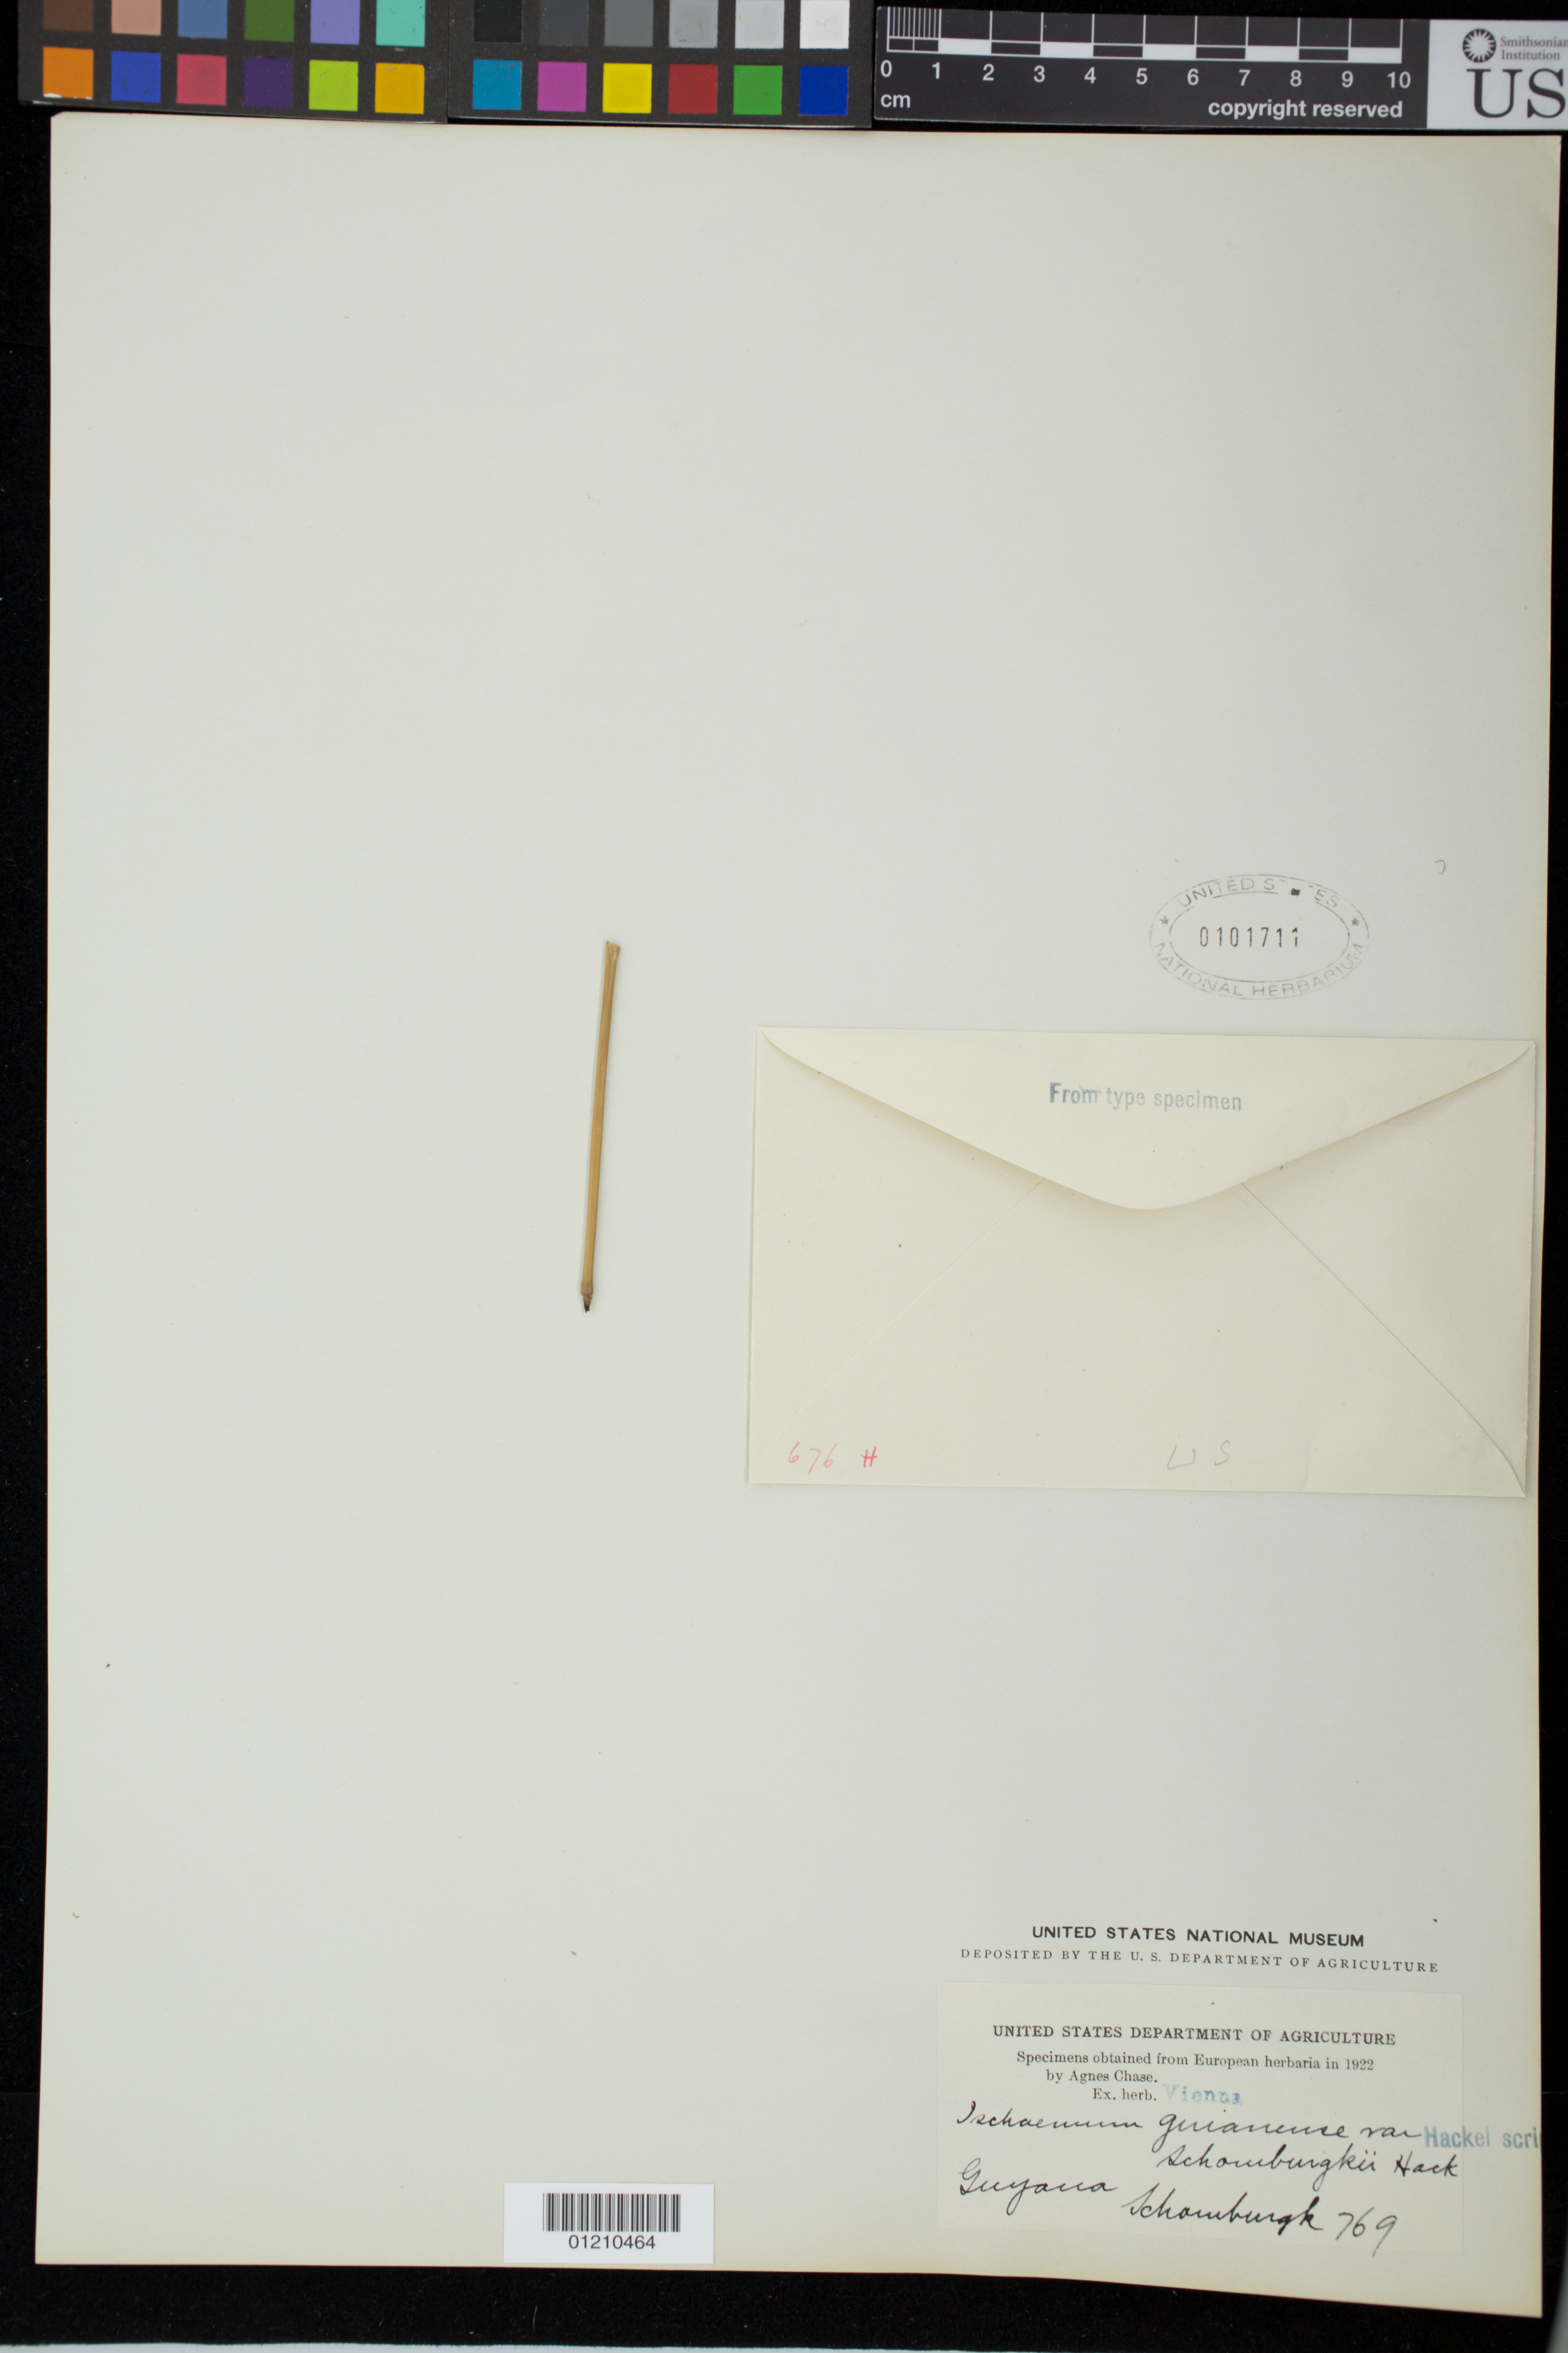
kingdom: Plantae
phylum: Tracheophyta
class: Liliopsida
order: Poales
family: Poaceae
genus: Ischaemum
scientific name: Ischaemum guianense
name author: Kunth ex Hack.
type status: Type Collection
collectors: -- Schomburgk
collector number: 769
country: Guyana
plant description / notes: Fragmentary material of type specimen ex herb.Vienna.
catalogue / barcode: US 101711